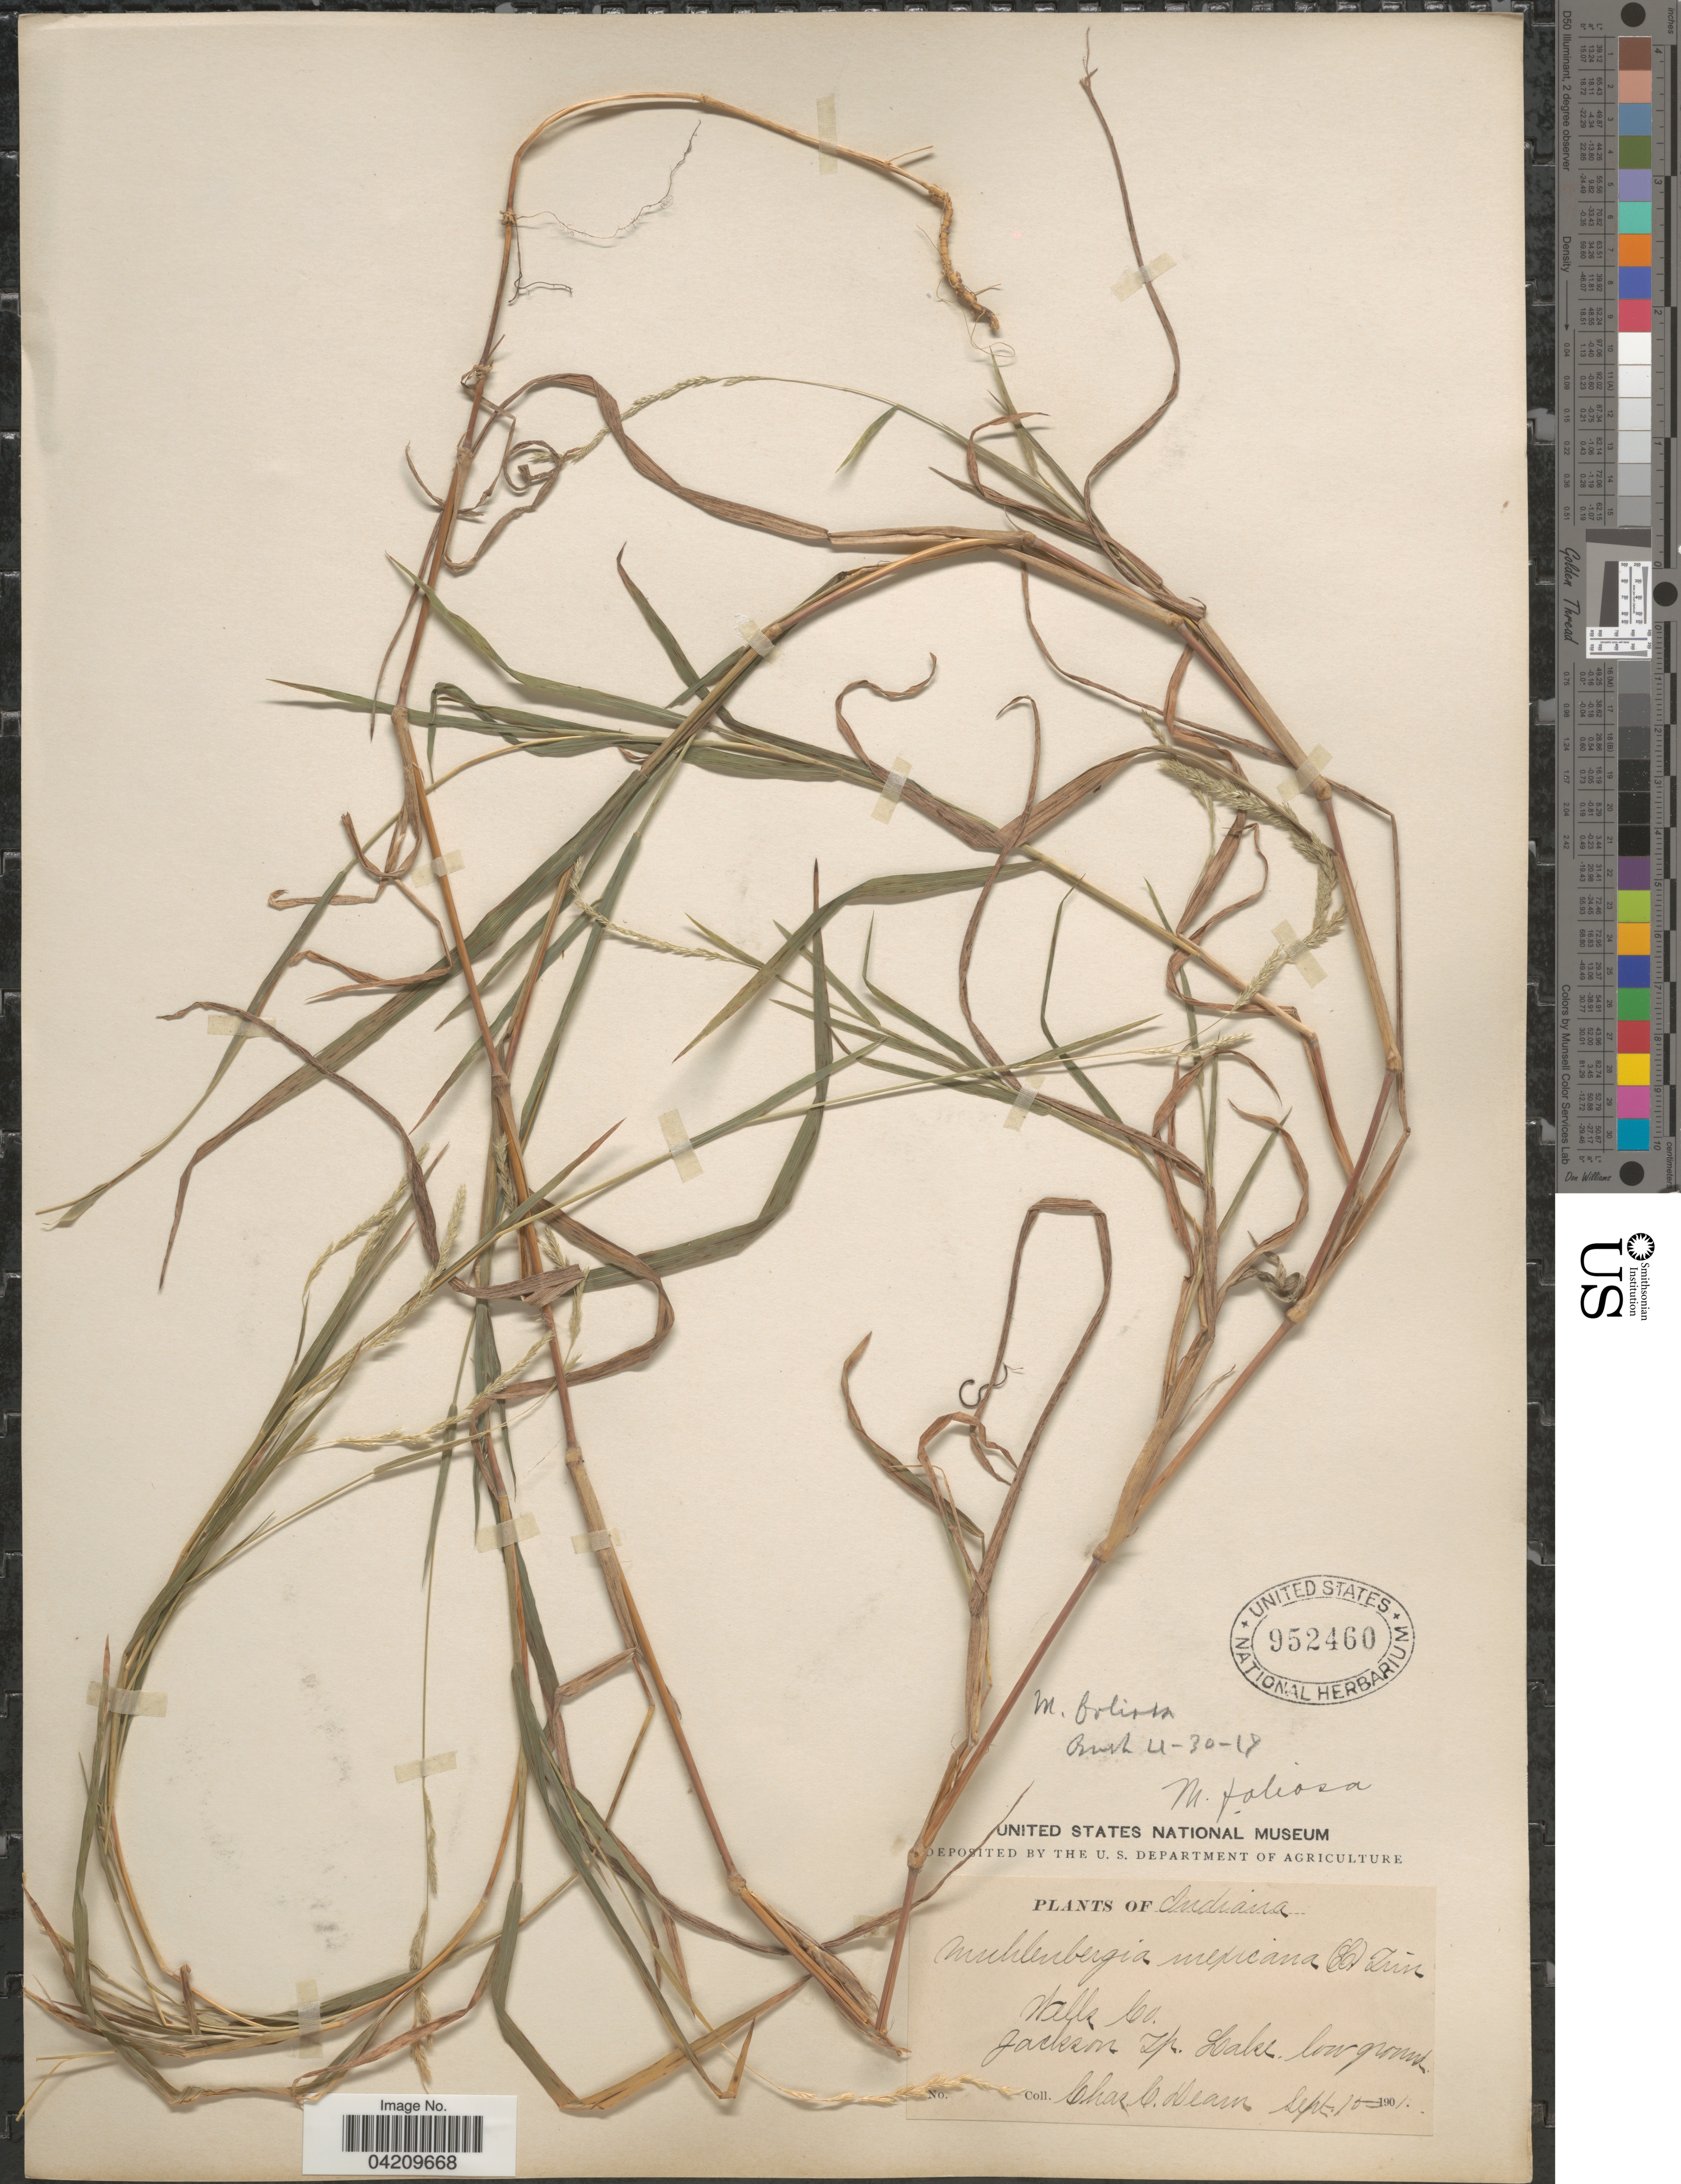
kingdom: Plantae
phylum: Tracheophyta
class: Liliopsida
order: Poales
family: Poaceae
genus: Muhlenbergia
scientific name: Muhlenbergia mexicana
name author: (L.) Trin.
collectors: C. C. Deam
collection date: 1901-09-15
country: United States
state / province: Indiana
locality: Wells Co. Jackson Tp. Lake.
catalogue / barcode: US 952460